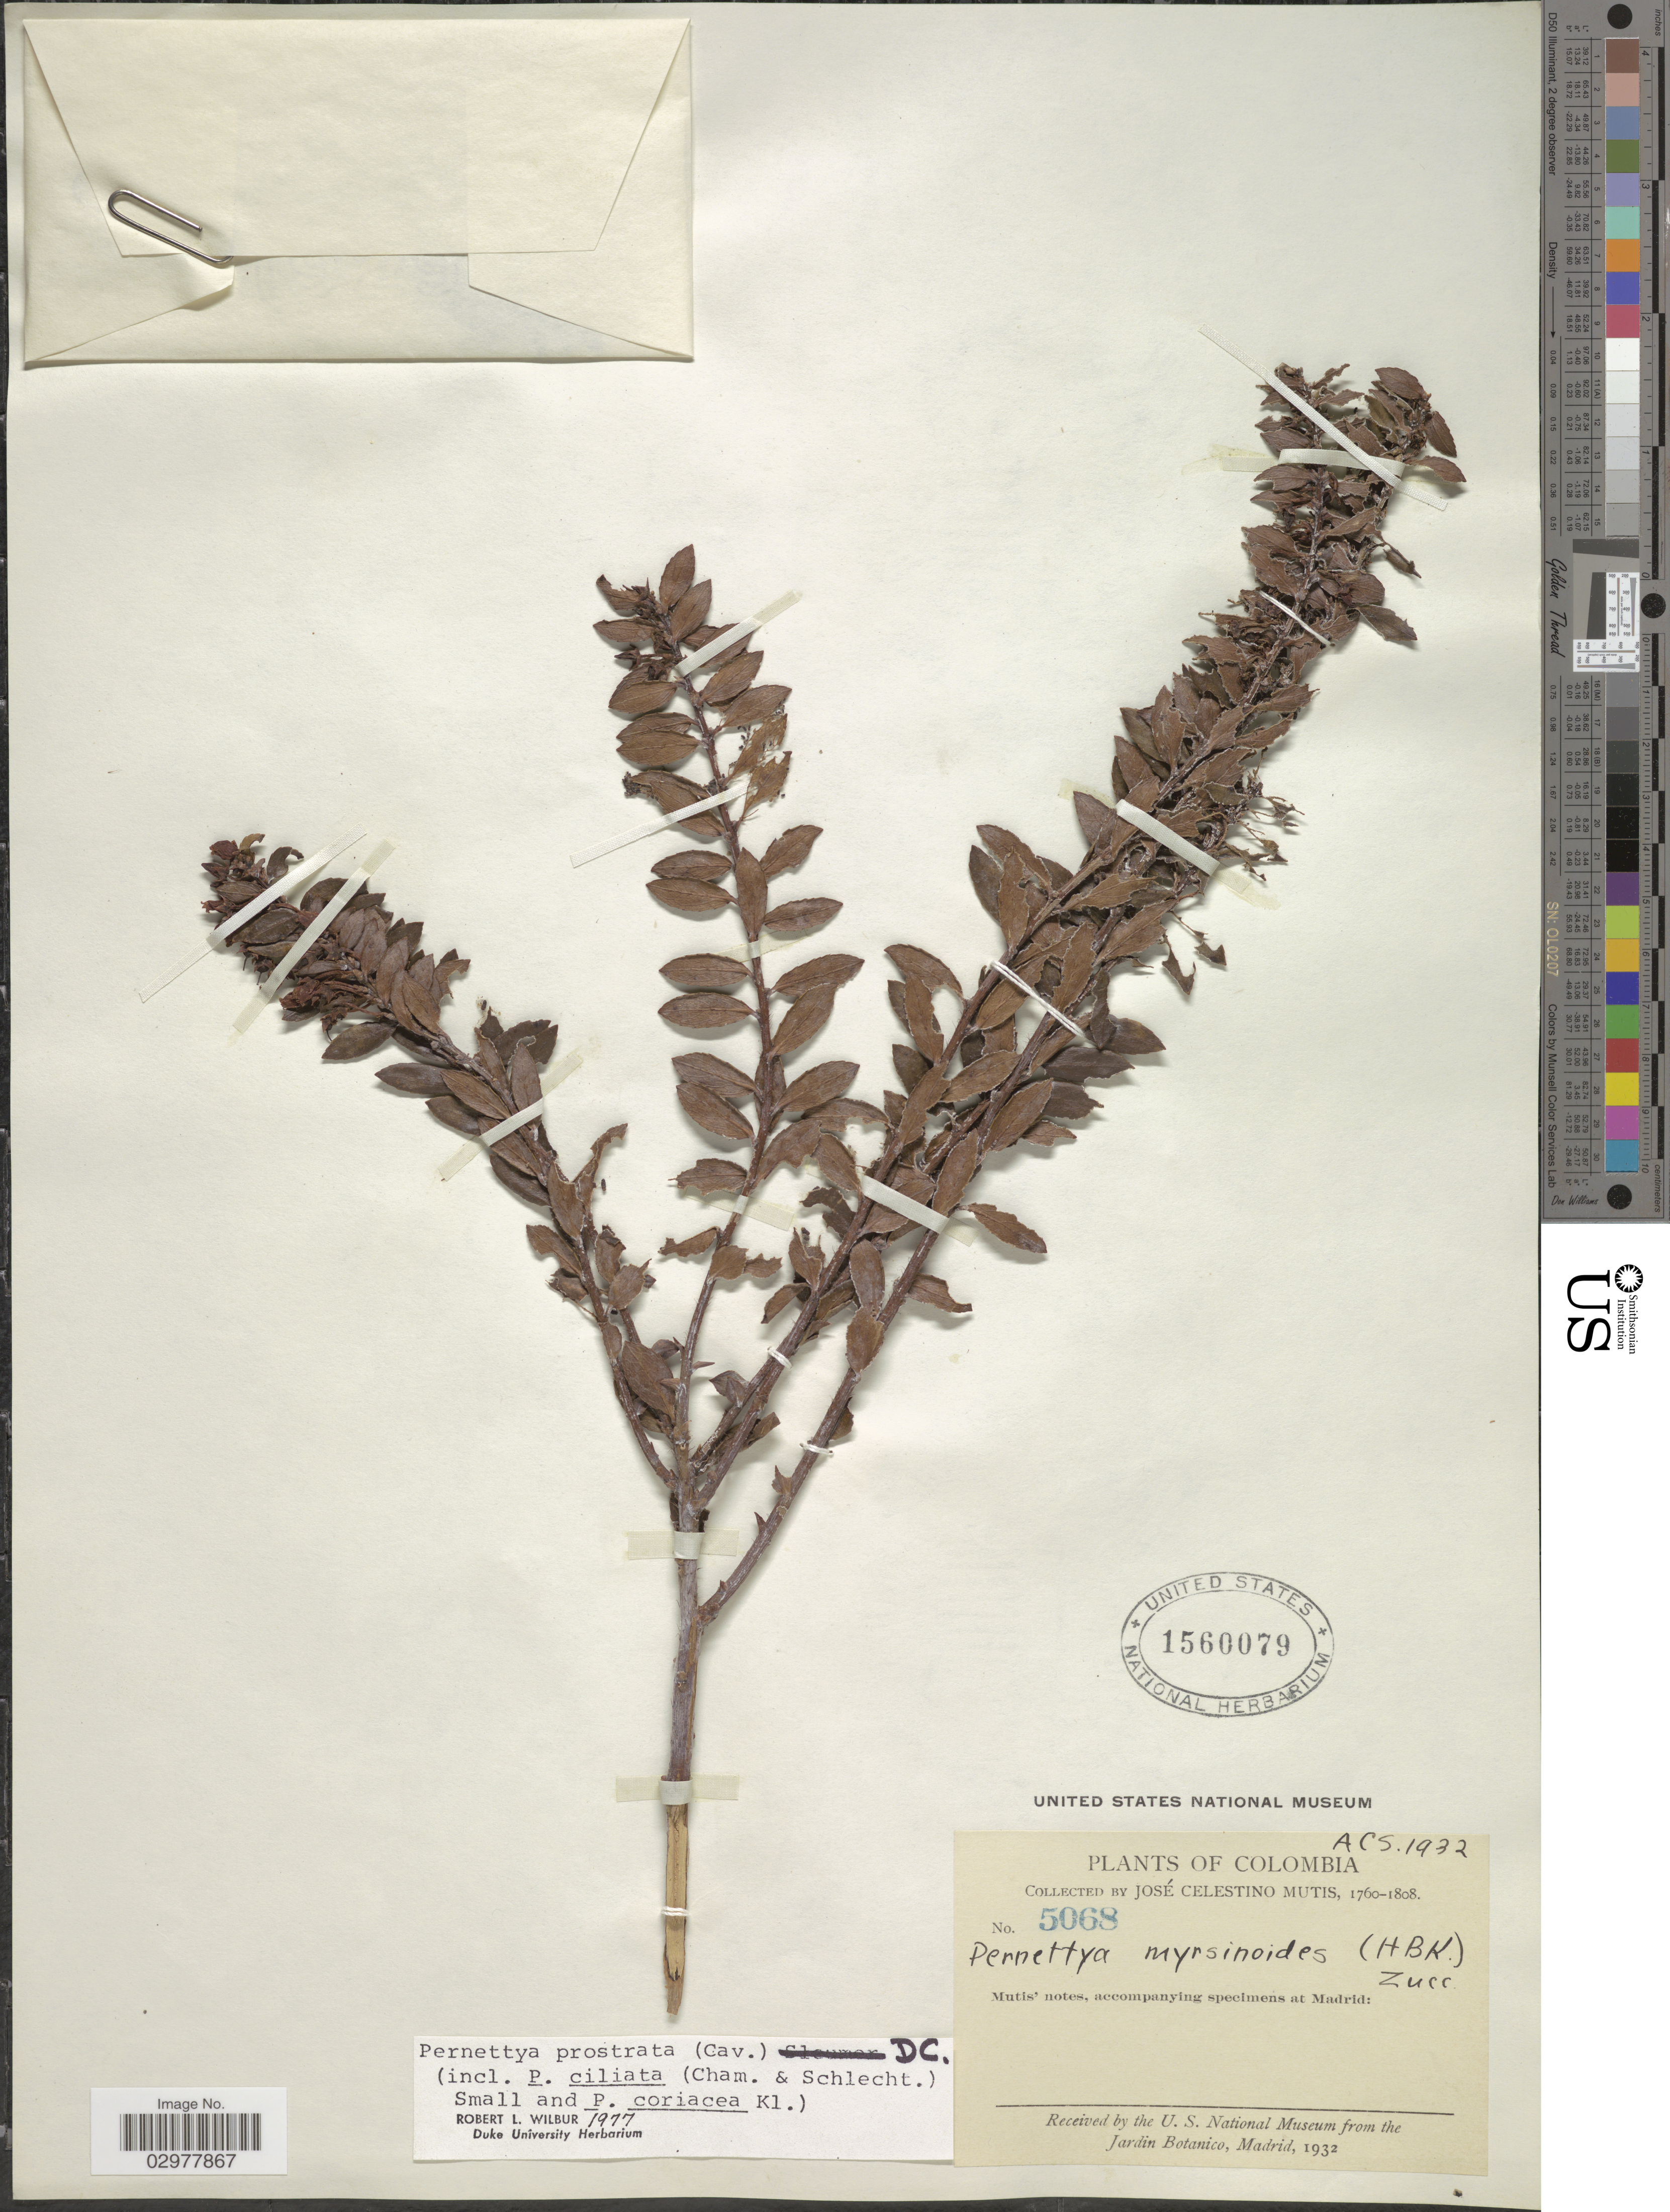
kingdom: Plantae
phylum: Tracheophyta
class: Magnoliopsida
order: Ericales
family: Ericaceae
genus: Pernettya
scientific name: Pernettya prostrata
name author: (Cav.) DC.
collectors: J. C. B. Mutis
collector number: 5068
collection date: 1760/1808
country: Colombia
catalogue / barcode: US 1560079